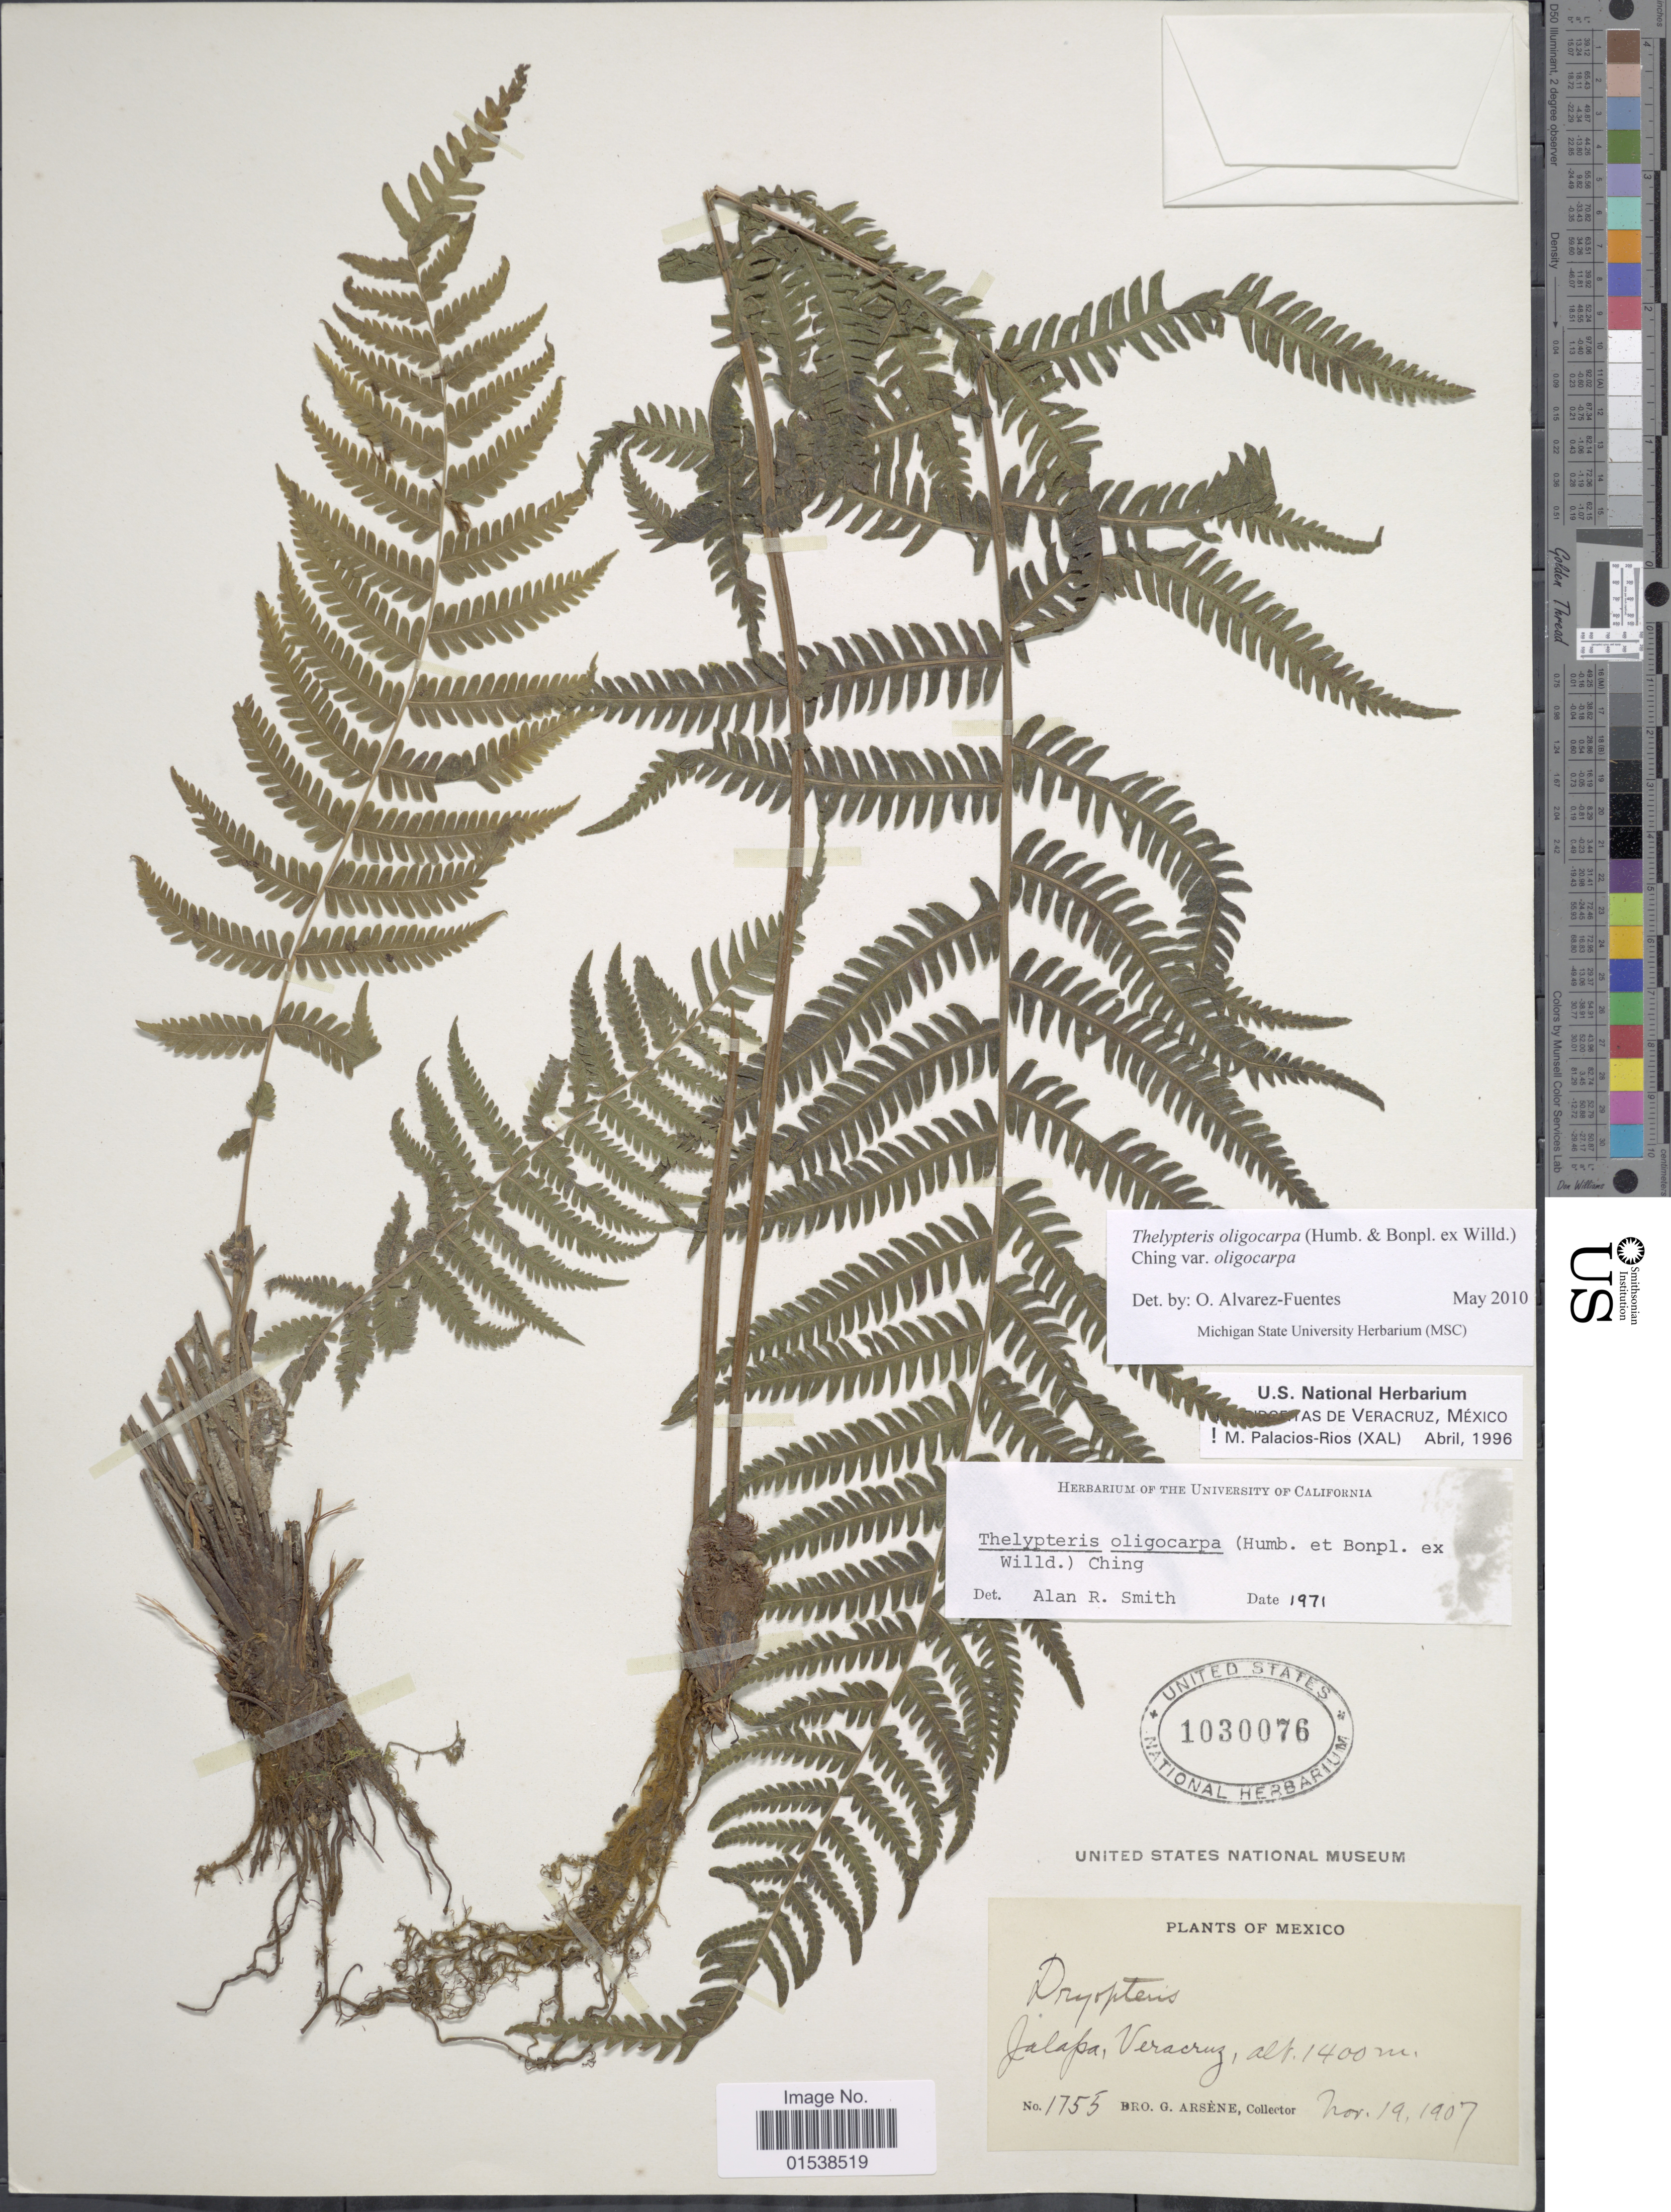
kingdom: Plantae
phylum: Tracheophyta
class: Polypodiopsida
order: Polypodiales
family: Thelypteridaceae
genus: Amauropelta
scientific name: Amauropelta oligocarpa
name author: (Humb. & Bonpl. ex Willd.) Pic. Serm.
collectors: Bro. G. Arsène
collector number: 1755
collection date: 1907-11-19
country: Mexico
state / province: Veracruz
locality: Jalapa, Veracruz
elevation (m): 1400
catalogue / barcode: US 1030076